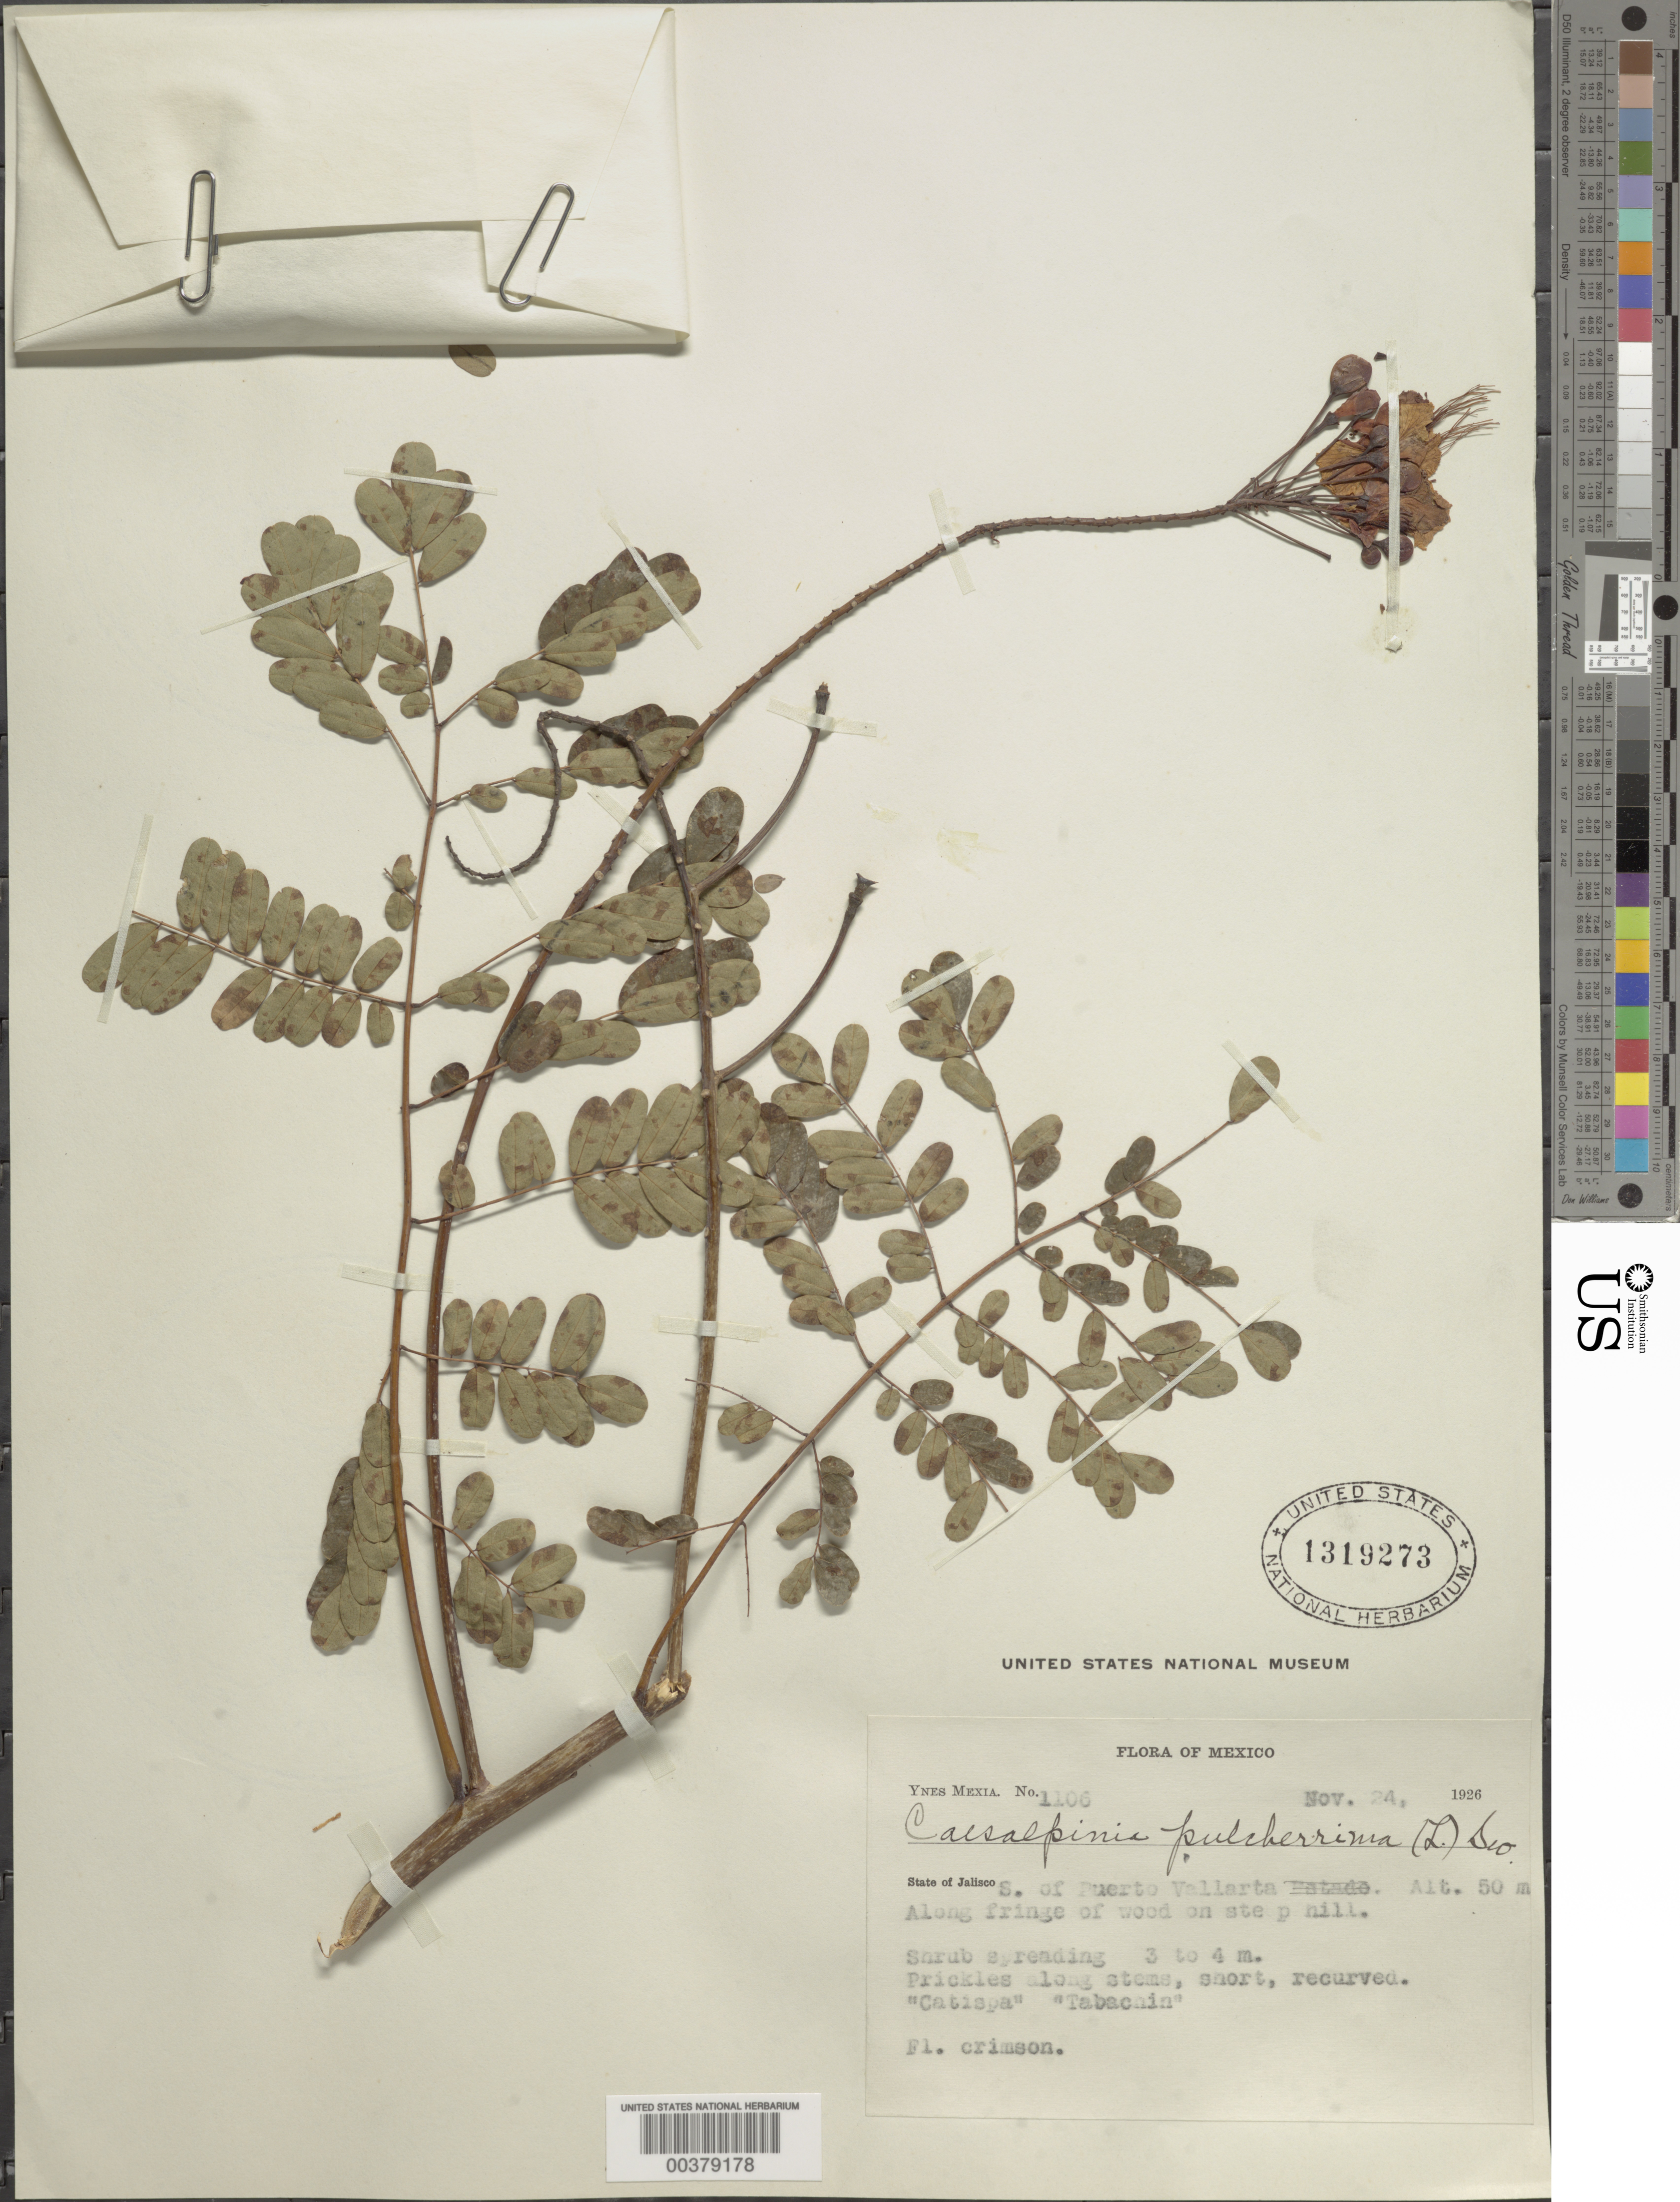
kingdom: Plantae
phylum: Tracheophyta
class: Magnoliopsida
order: Fabales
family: Fabaceae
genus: Caesalpinia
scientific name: Caesalpinia pulcherrima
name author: (L.) Sw.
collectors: Y. Mexia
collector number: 1106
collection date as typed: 24 Nov 1926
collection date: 1926-11-24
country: Mexico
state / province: Jalisco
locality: S of Puerto Vallarta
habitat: Along fringe of wood on steep hill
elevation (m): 50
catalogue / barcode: US 1319273